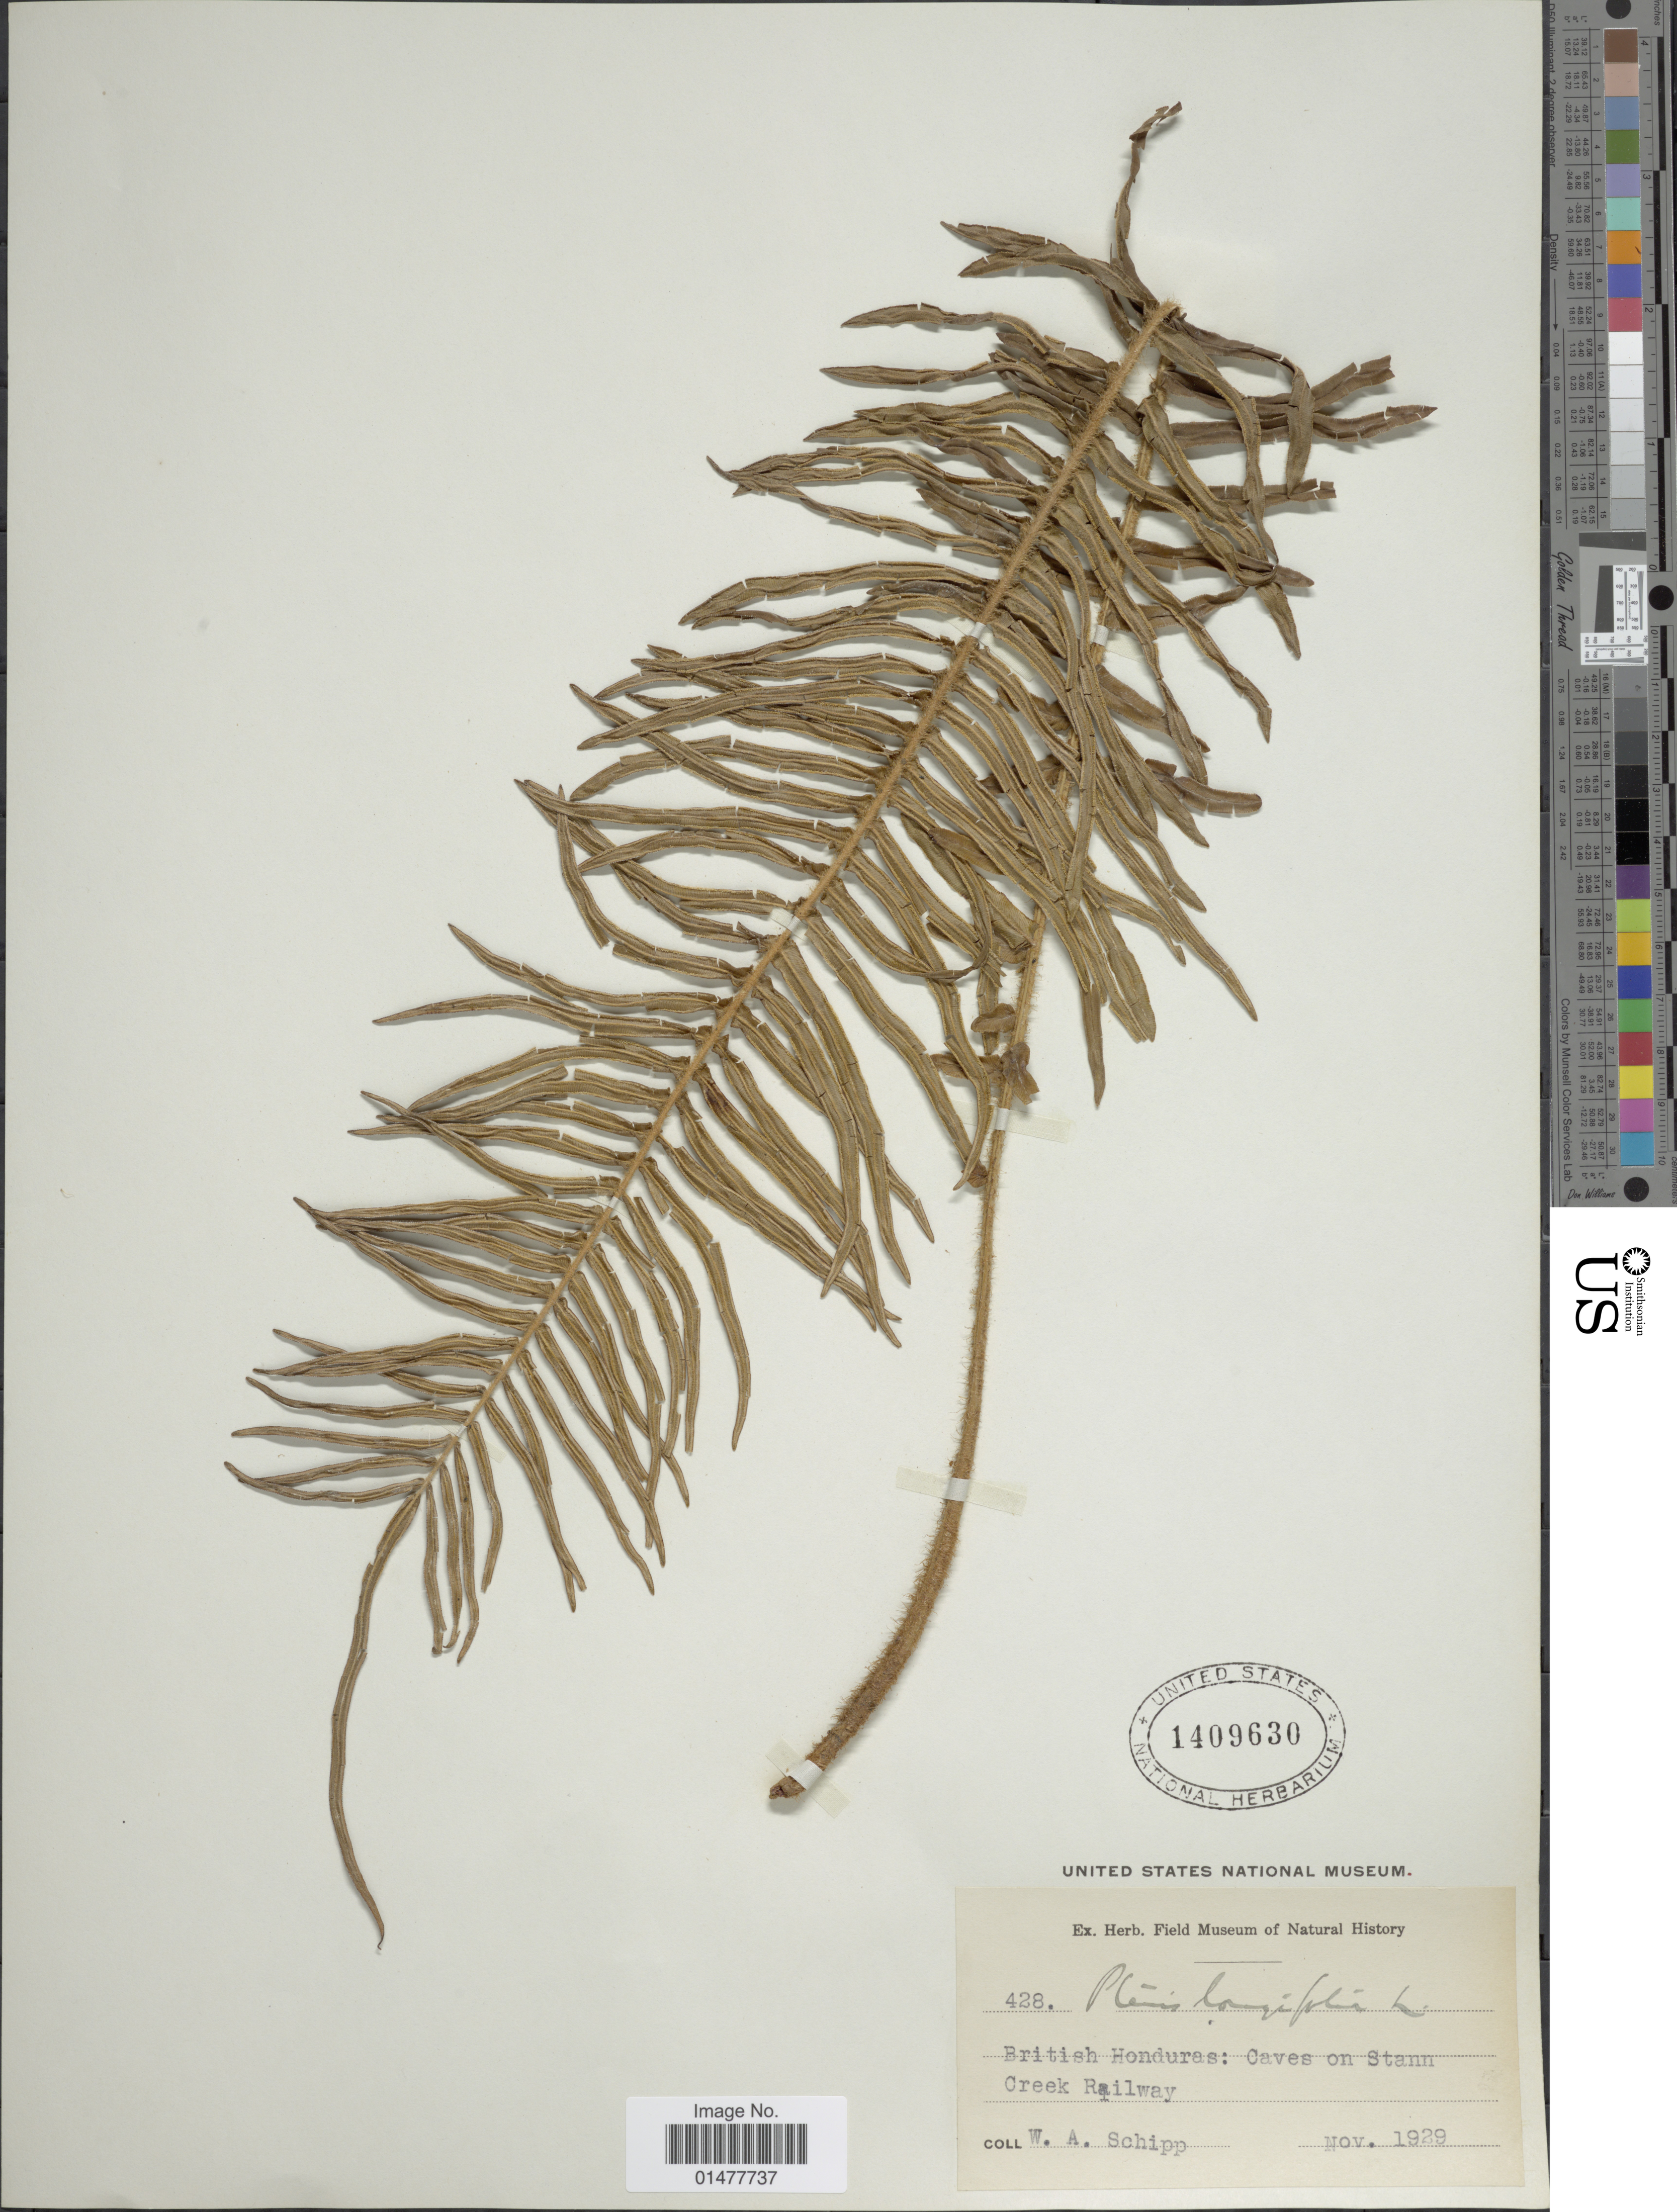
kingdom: Plantae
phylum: Tracheophyta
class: Polypodiopsida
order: Polypodiales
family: Pteridaceae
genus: Pteris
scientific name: Pteris longifolia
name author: L.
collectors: W. Schipp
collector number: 428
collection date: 1929-11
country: Belize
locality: Caves on Stann Creek Railway.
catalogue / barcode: US 1409630